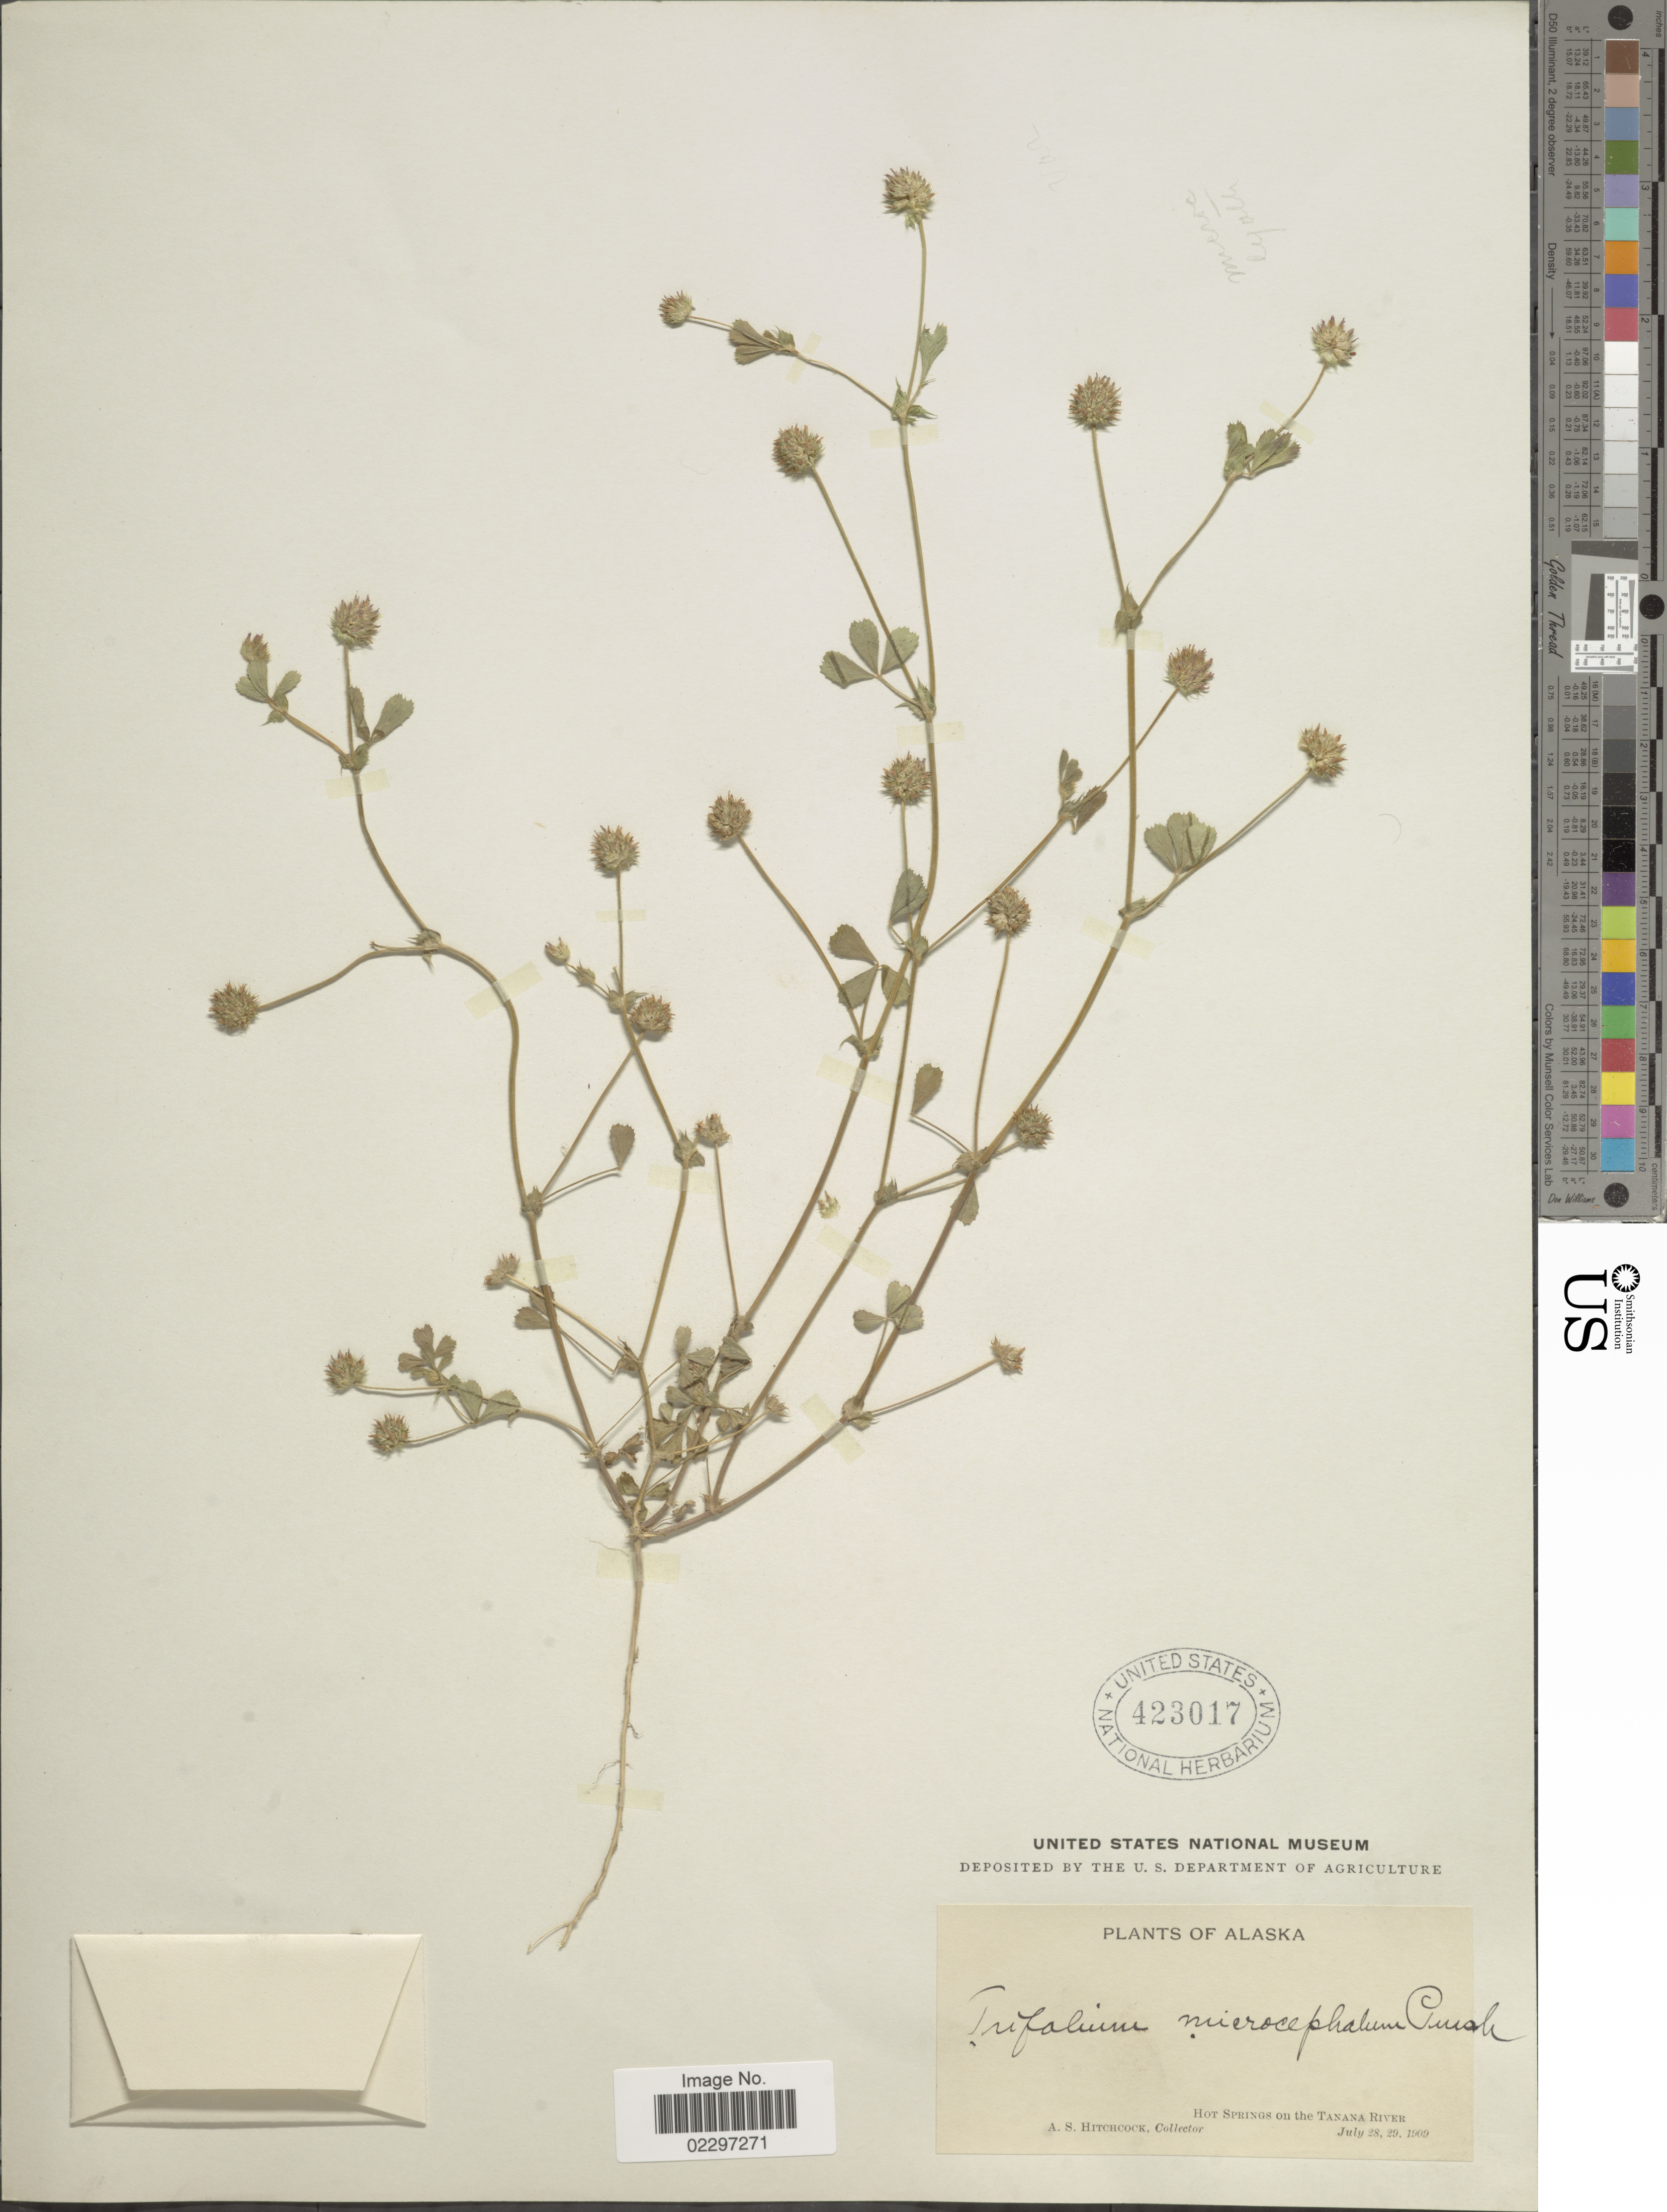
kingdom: Plantae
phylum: Tracheophyta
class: Magnoliopsida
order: Fabales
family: Fabaceae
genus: Trifolium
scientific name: Trifolium microcephalum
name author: Pursh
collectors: A. S. Hitchcock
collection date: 1909-07-28/1909-07-29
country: United States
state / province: Alaska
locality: Hot Springs on the Tanana River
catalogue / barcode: US 423017